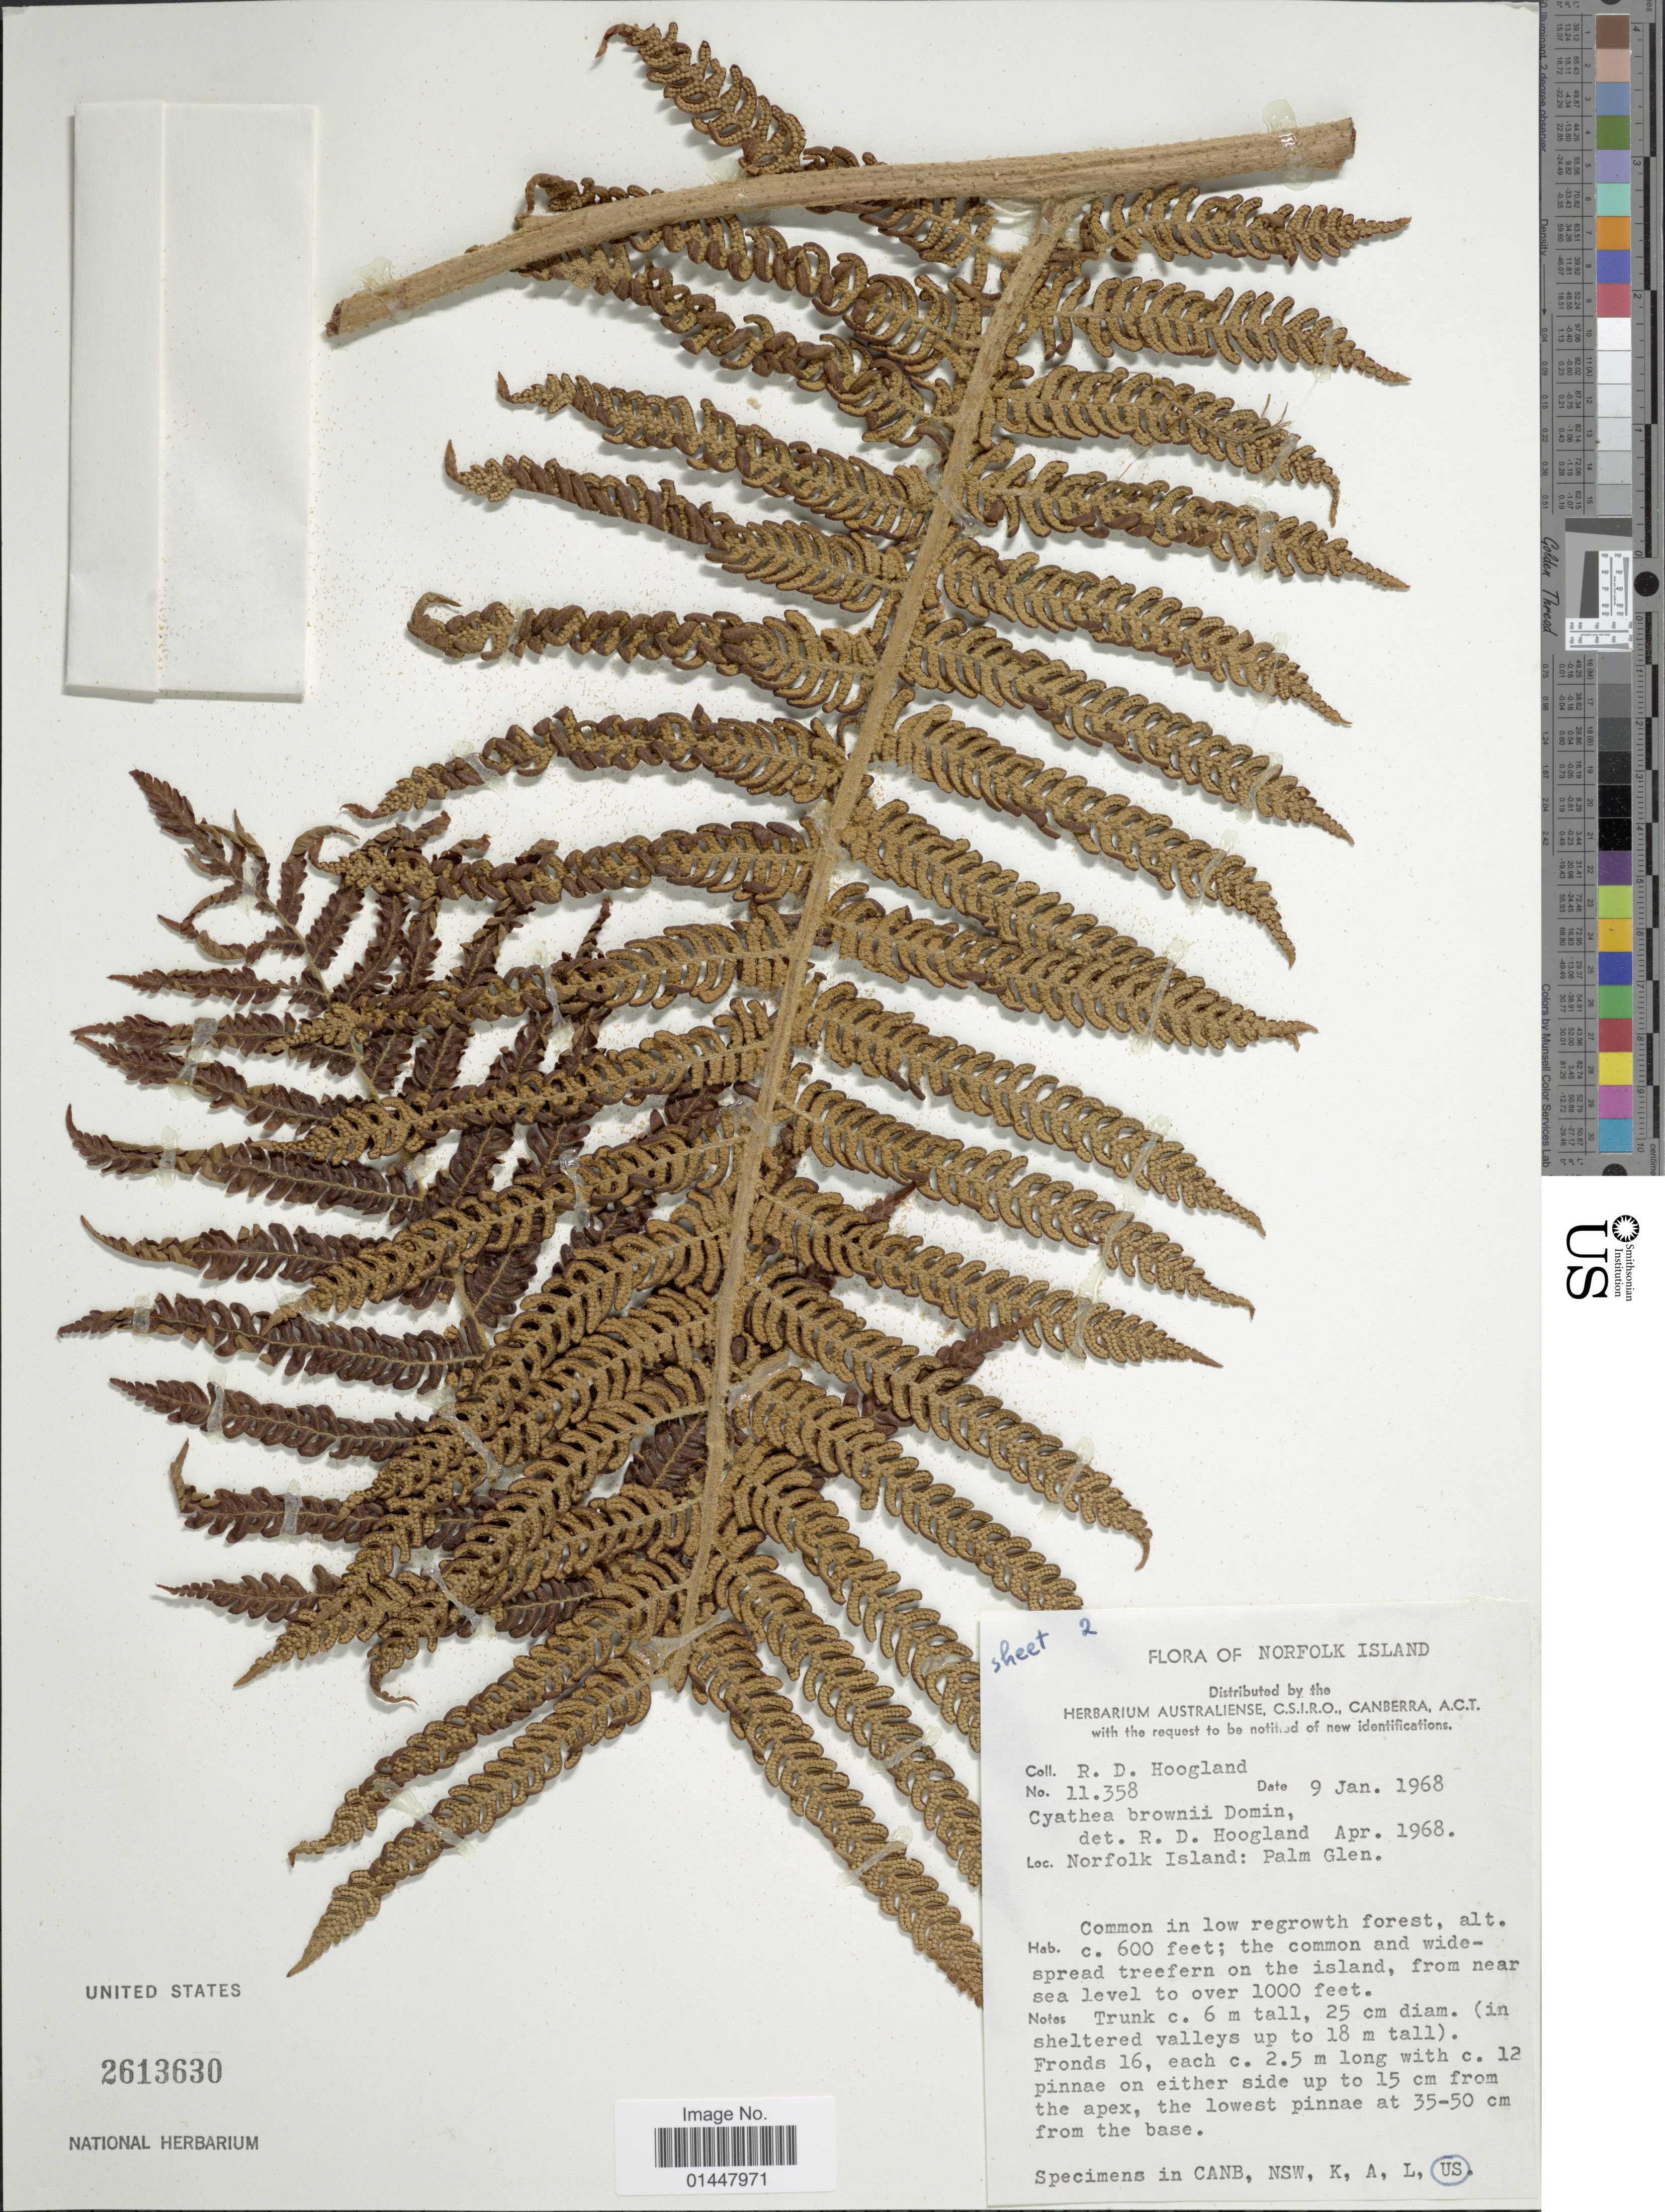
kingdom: Plantae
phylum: Tracheophyta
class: Polypodiopsida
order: Cyatheales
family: Cyatheaceae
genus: Sphaeropteris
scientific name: Sphaeropteris brownii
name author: Domin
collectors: R. D. Hoogland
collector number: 11358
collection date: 1968-01-09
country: Australia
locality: Norfolk Island: Palm Glen.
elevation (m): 183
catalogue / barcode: US 2613630